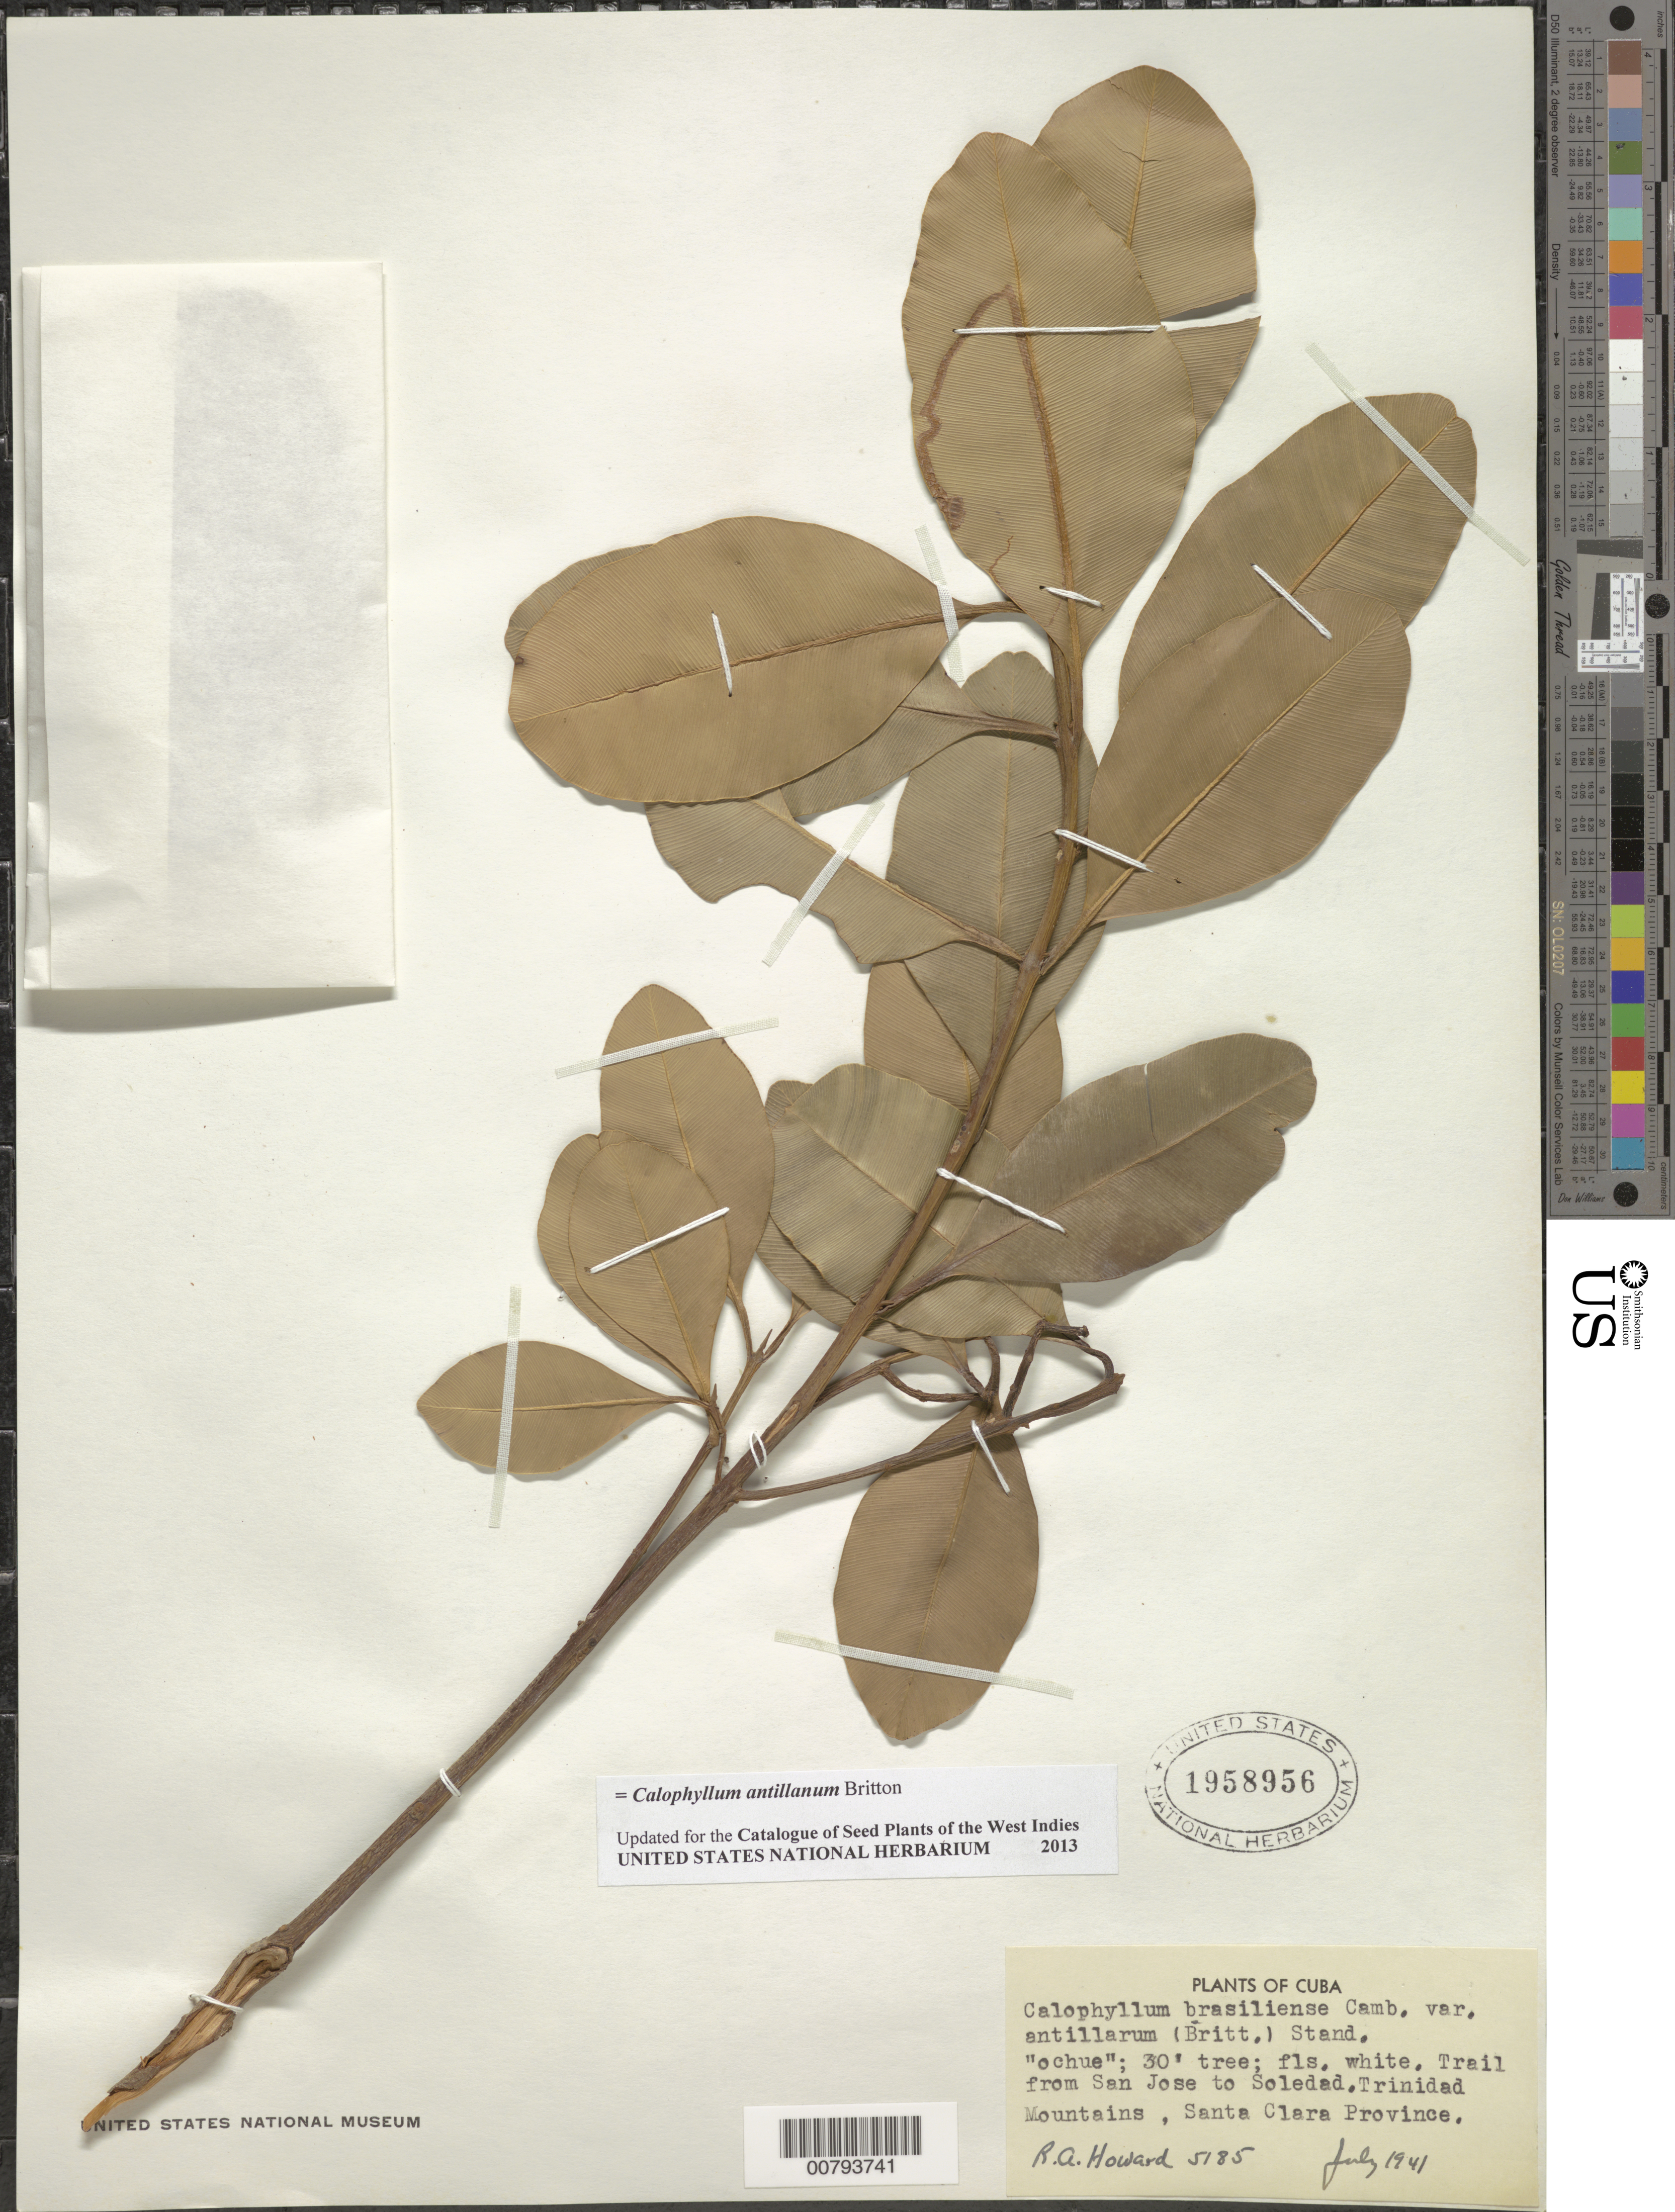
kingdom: Plantae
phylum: Tracheophyta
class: Magnoliopsida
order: Malpighiales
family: Calophyllaceae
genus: Calophyllum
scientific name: Calophyllum antillanum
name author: Britton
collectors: R. A. Howard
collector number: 5185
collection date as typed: Jul 1941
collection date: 1941-07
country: Cuba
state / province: Santa Clara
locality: Trail from San Jose to Soledad, Trinidad Mountains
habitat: Along mountain trail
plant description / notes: Common name: Ochue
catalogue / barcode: US 1958956